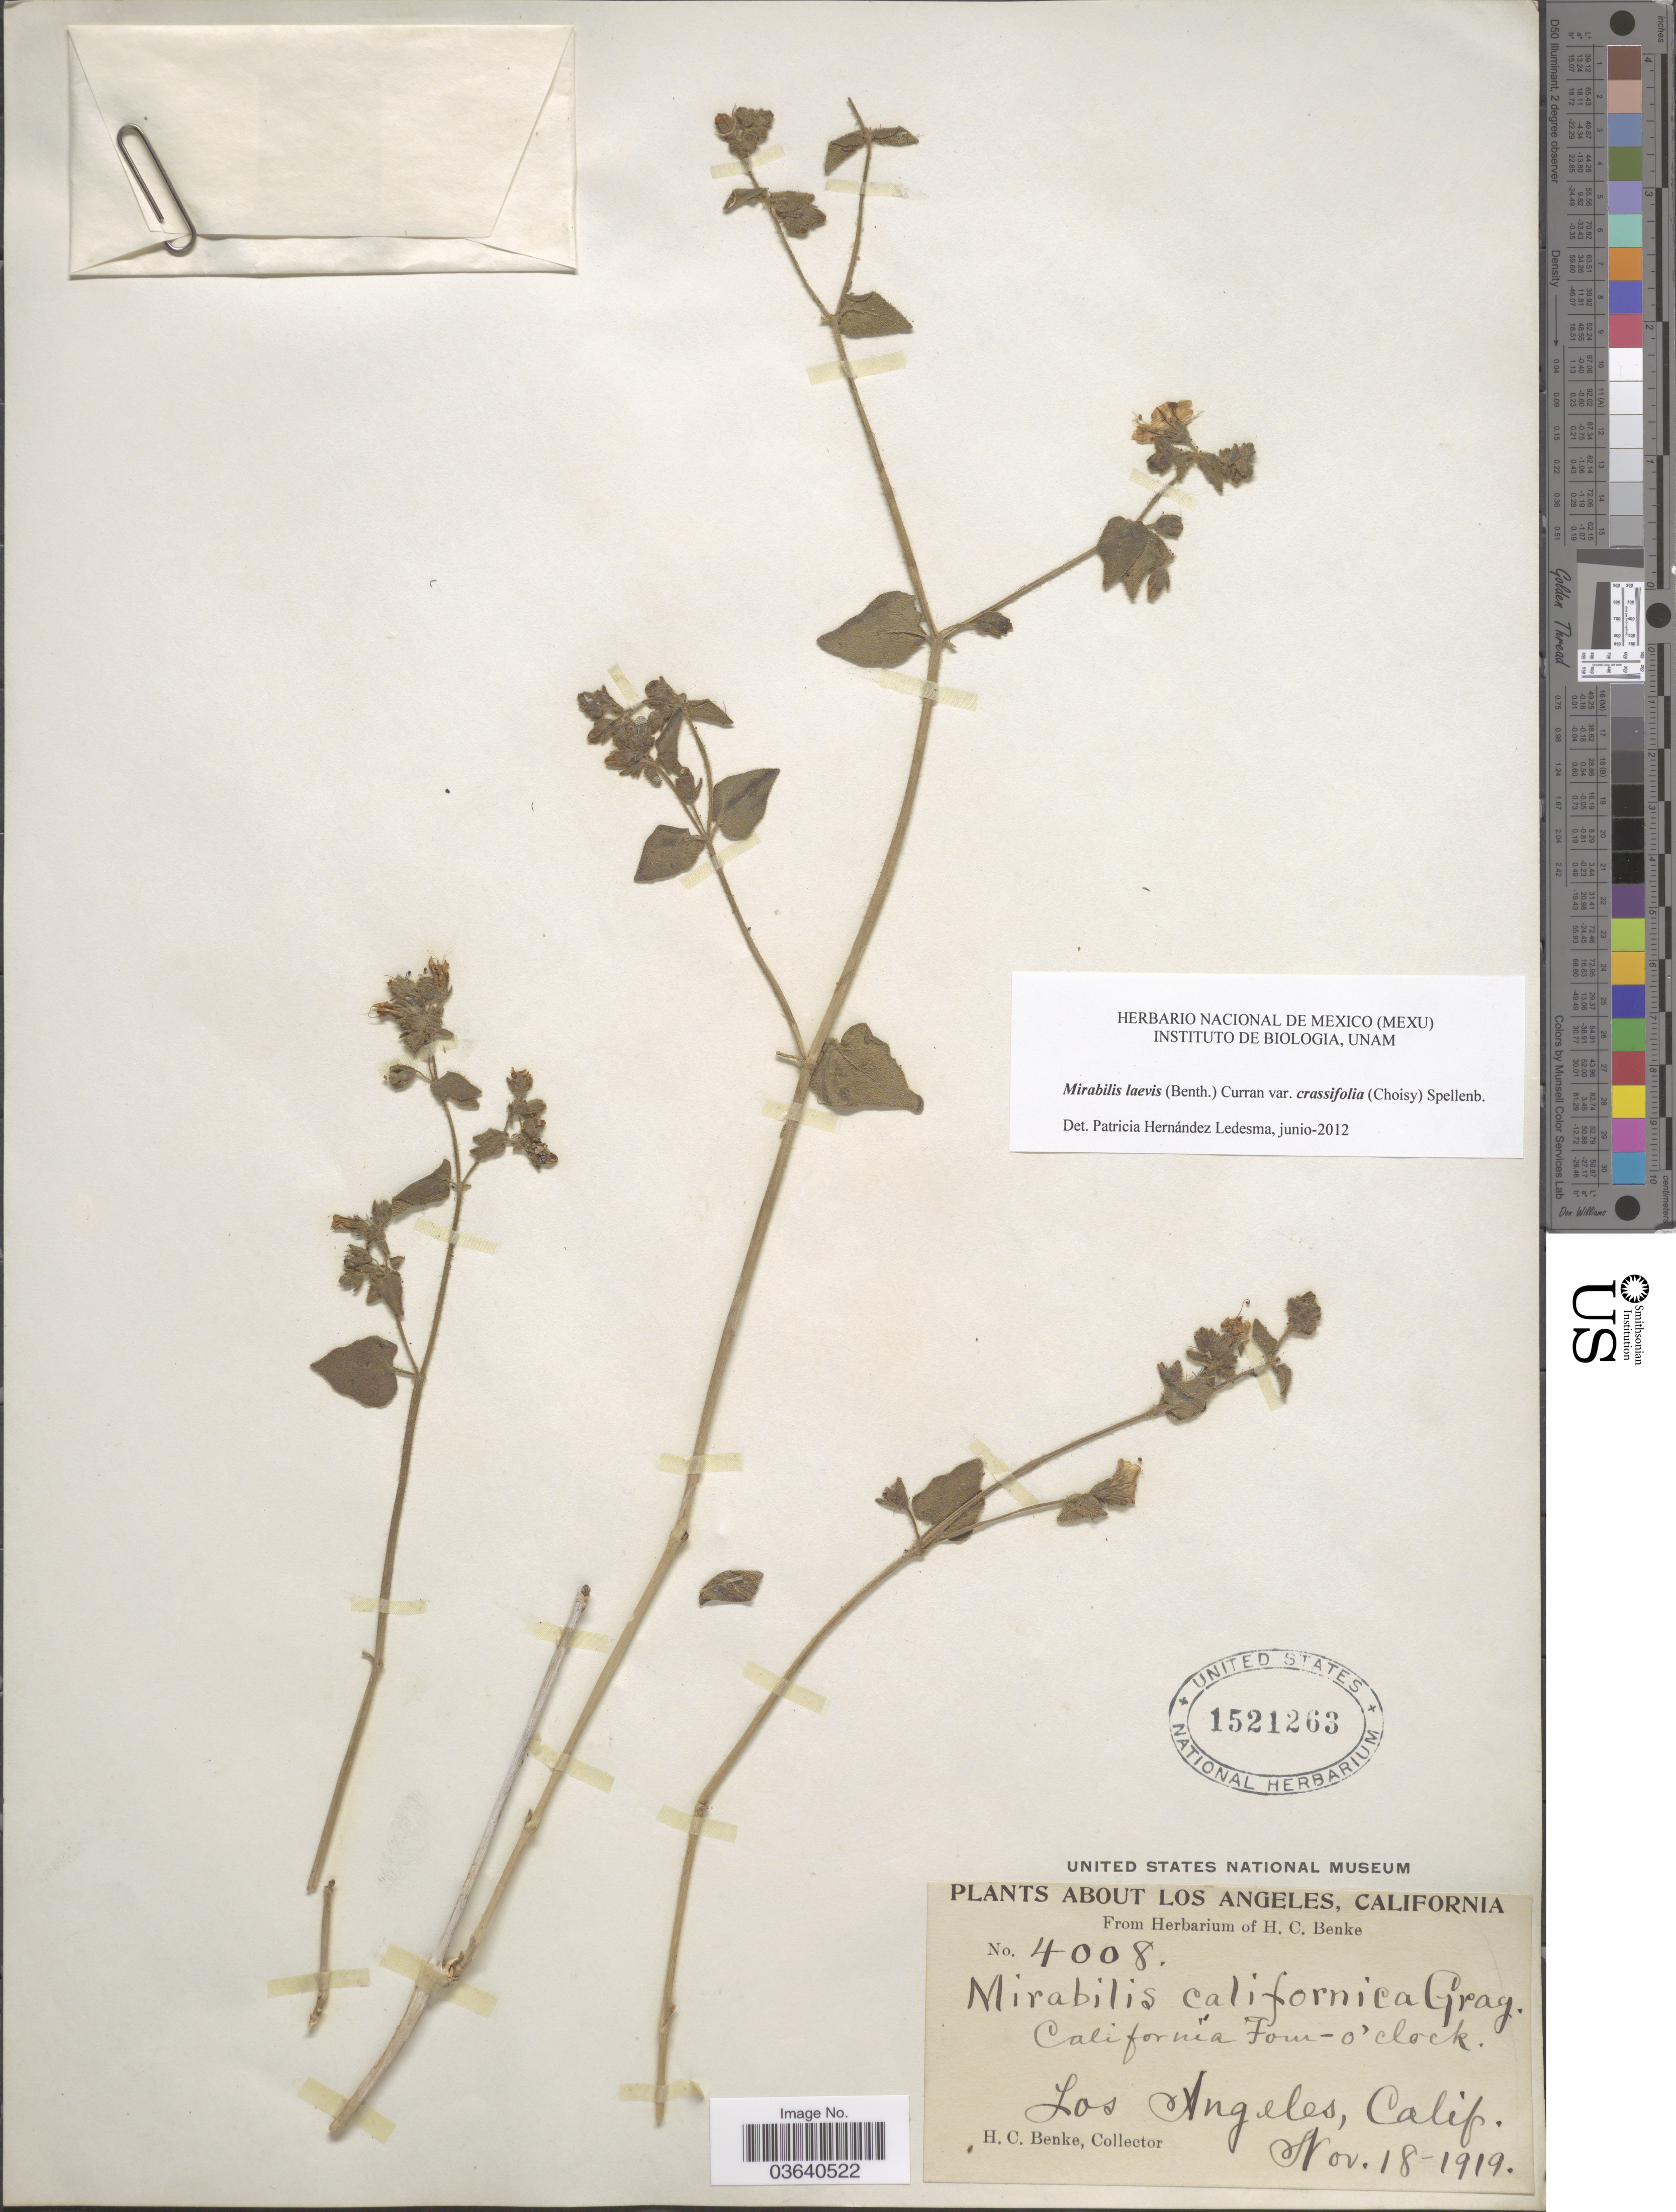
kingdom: Plantae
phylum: Tracheophyta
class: Magnoliopsida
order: Caryophyllales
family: Nyctaginaceae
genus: Mirabilis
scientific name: Mirabilis laevis var. crassifolia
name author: (Choisy) Spellenb.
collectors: H. Benke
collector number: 4008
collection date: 1919-11-18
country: United States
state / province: California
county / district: Los Angeles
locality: Los Angeles. California Four-o'clock.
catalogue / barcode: US 1521263